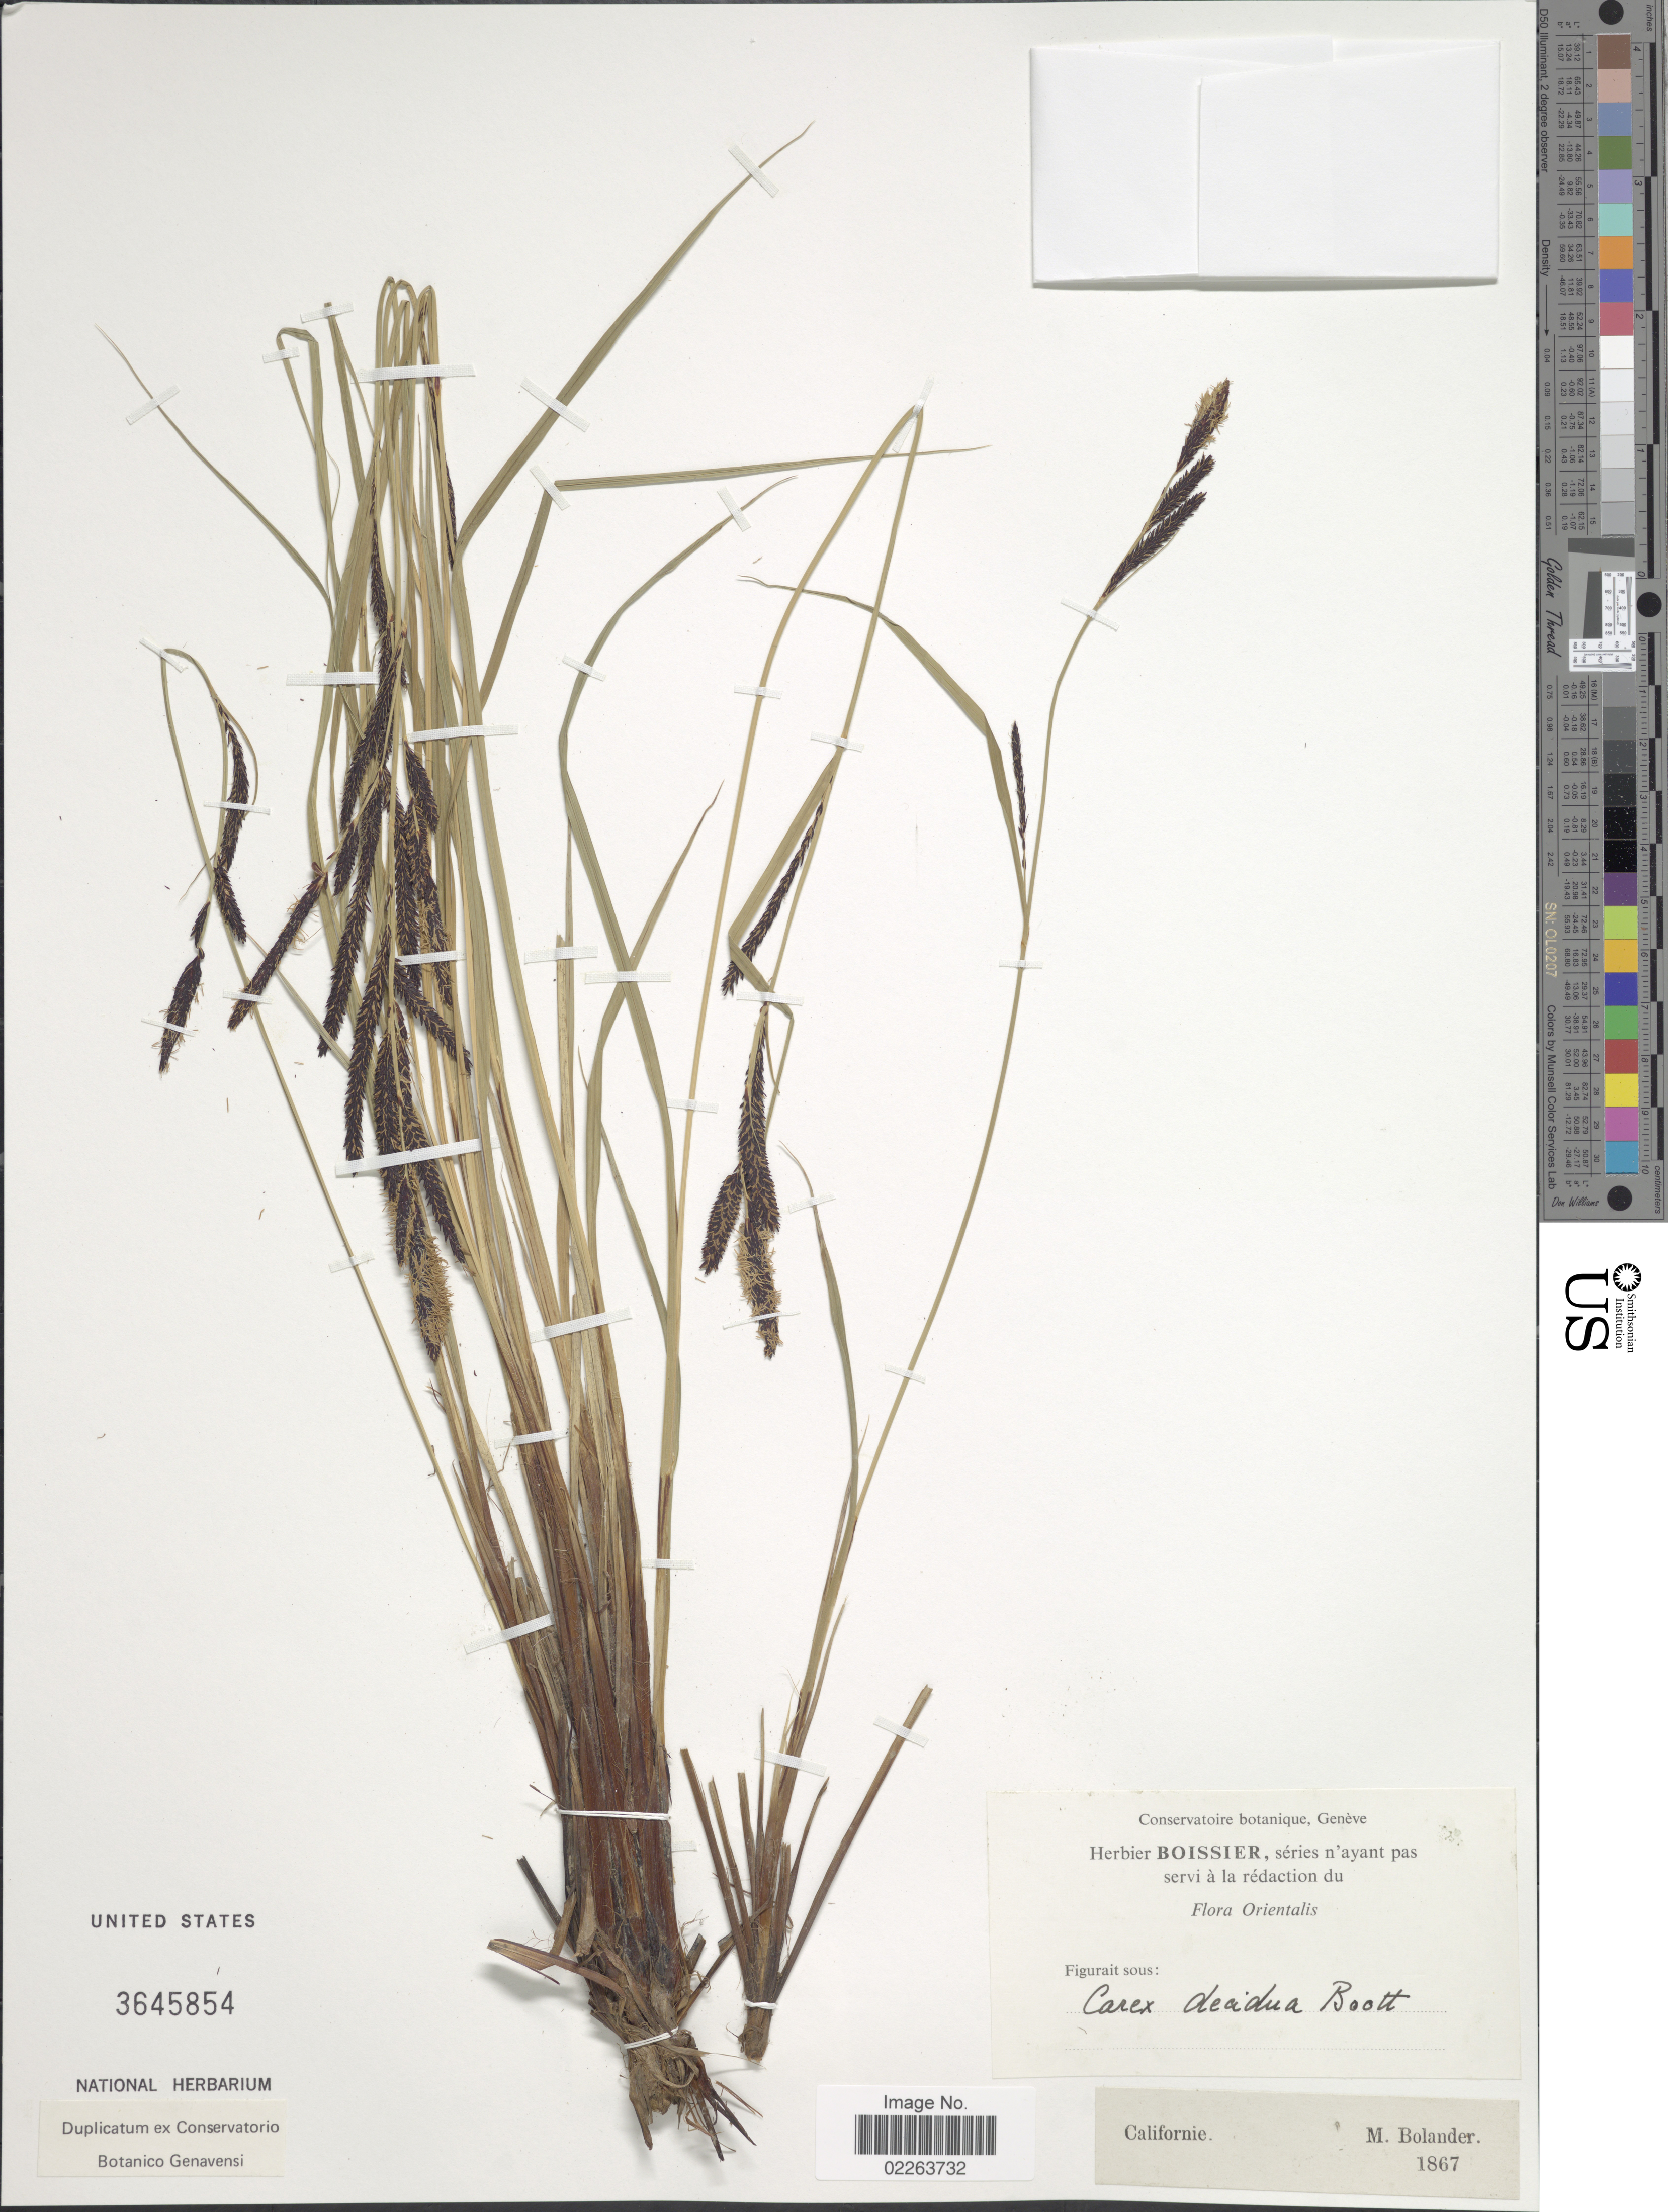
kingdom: Plantae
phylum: Tracheophyta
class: Liliopsida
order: Poales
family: Cyperaceae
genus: Carex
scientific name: Carex decidua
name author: Boott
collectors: M. Bolander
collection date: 1867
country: United States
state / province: California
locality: Orientalis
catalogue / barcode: US 3645854